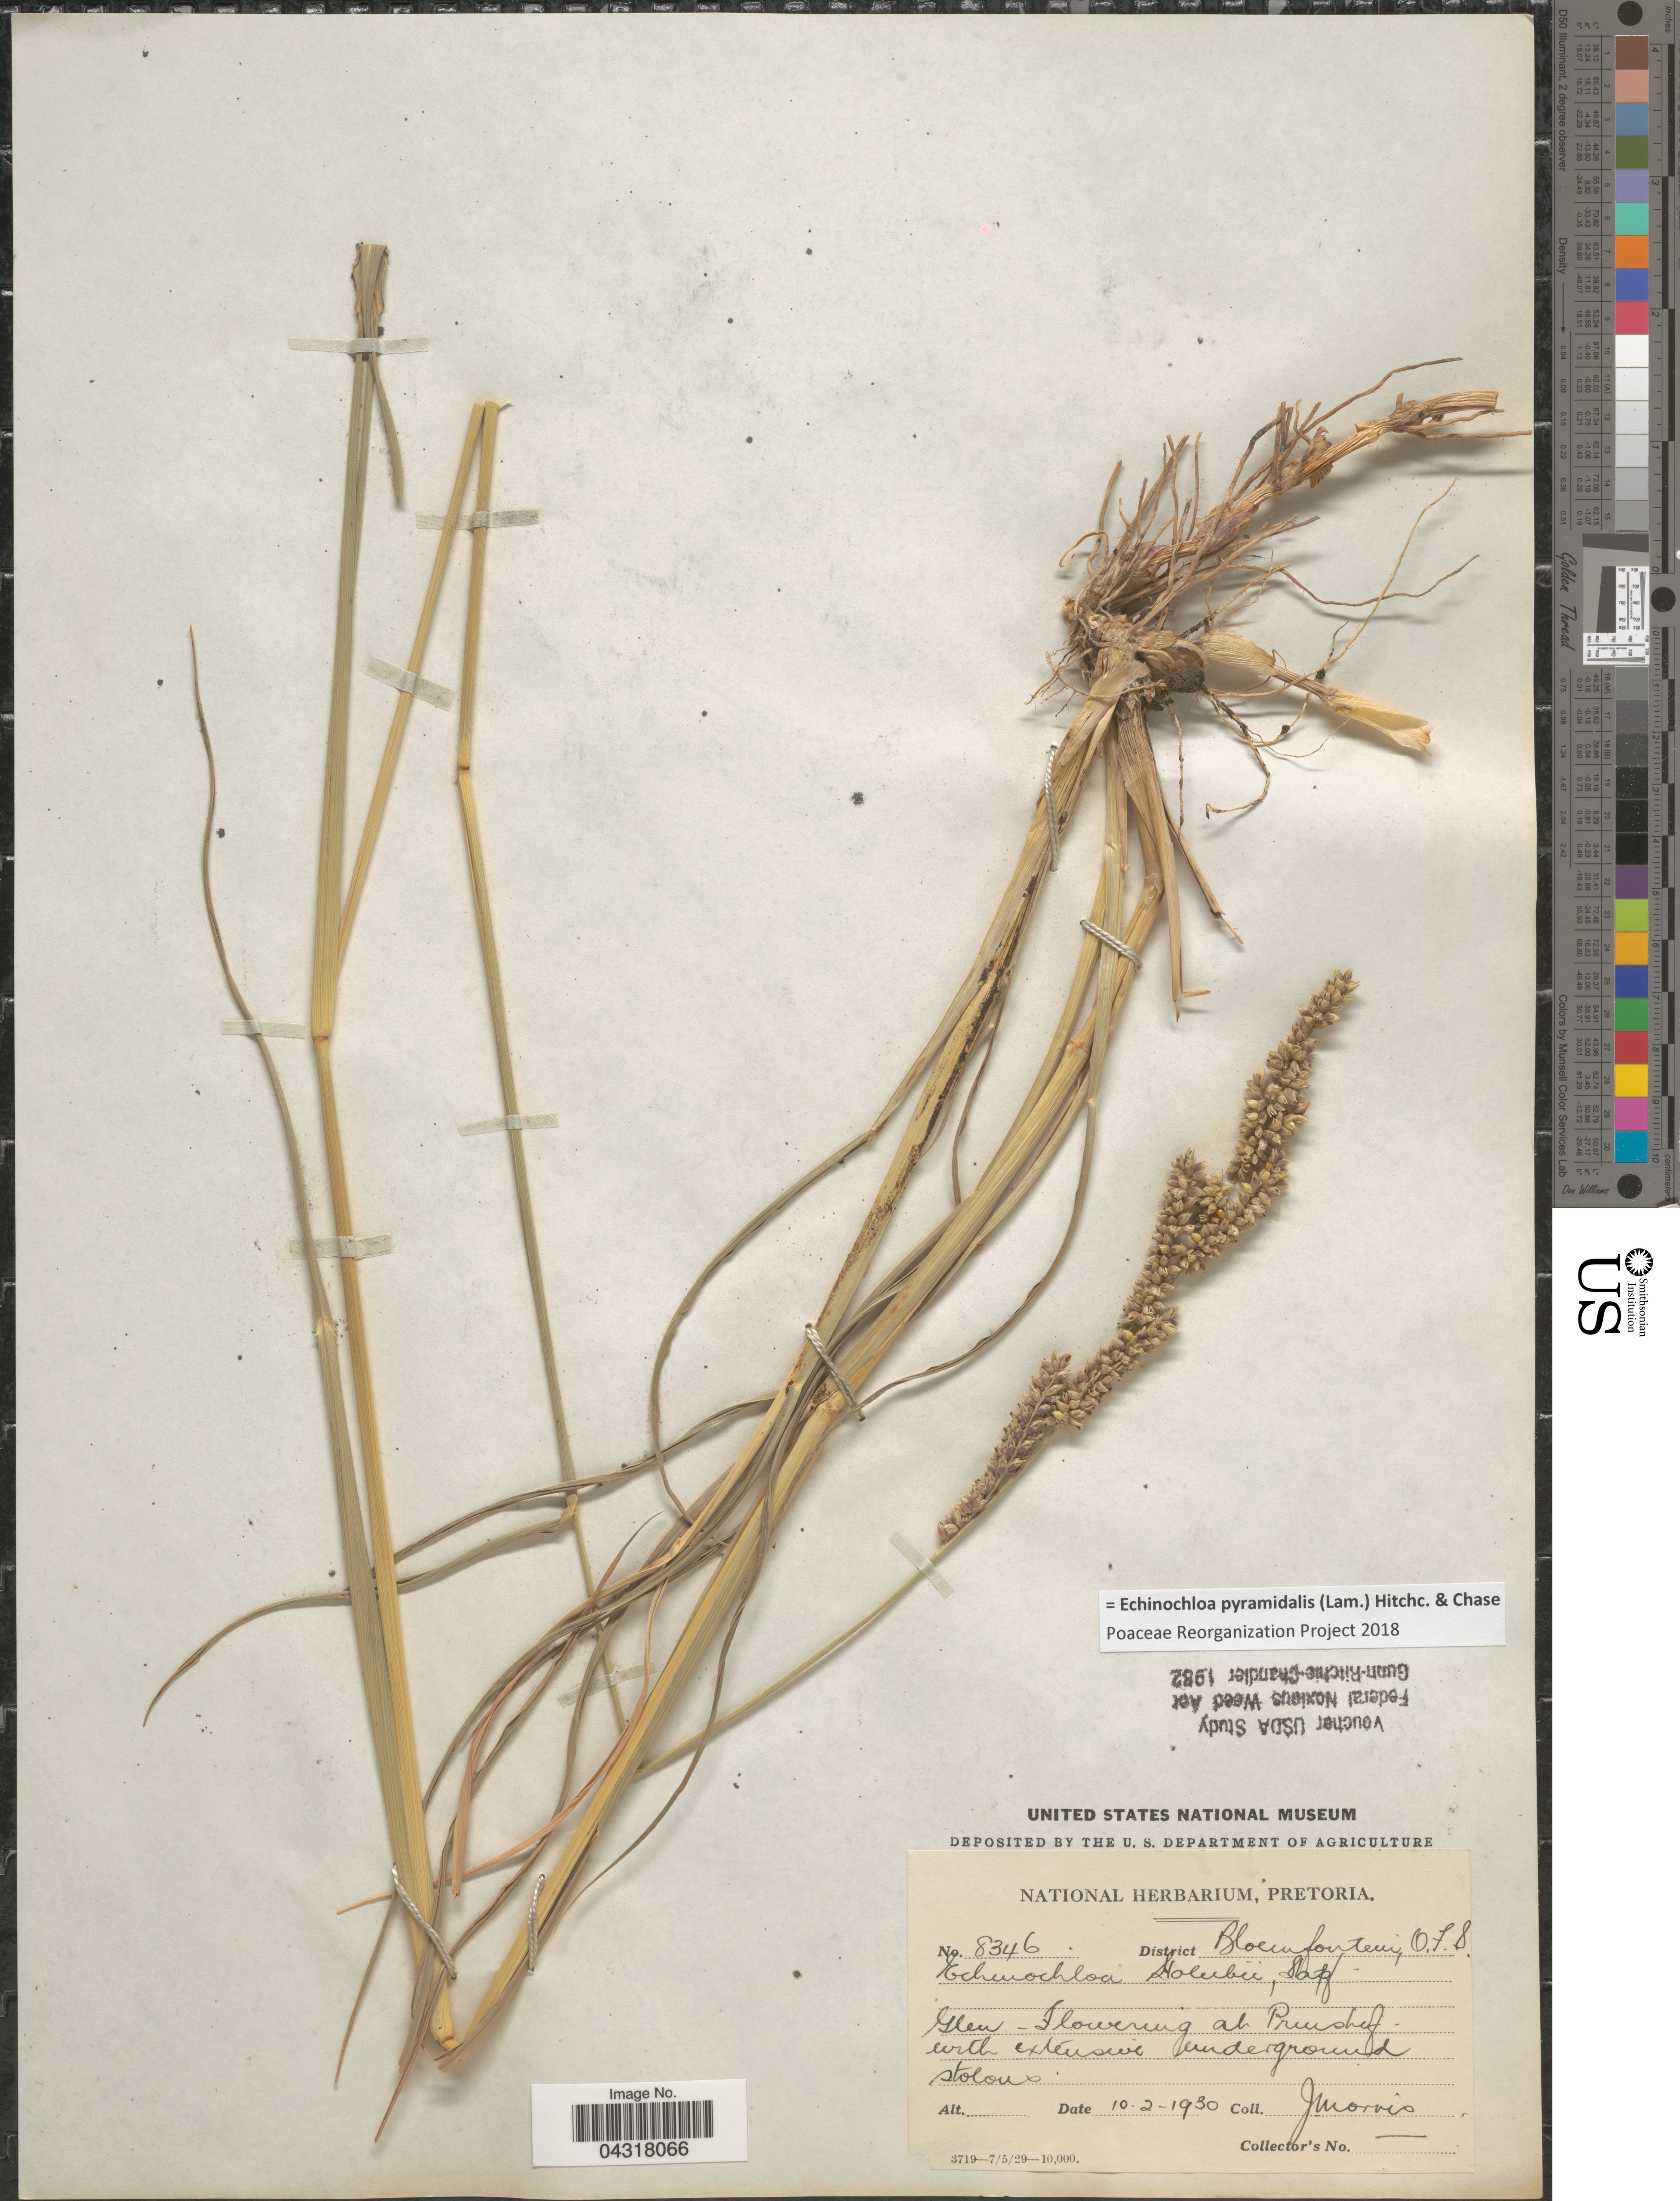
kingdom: Plantae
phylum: Tracheophyta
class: Liliopsida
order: Poales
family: Poaceae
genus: Echinochloa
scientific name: Echinochloa pyramidalis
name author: (Lam.) Hitchc. & Chase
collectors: J. Morris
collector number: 8346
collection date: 1930-02-10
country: South Africa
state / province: Free State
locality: District Bloemfontein, O.F.S. Glen - at Prinshof.